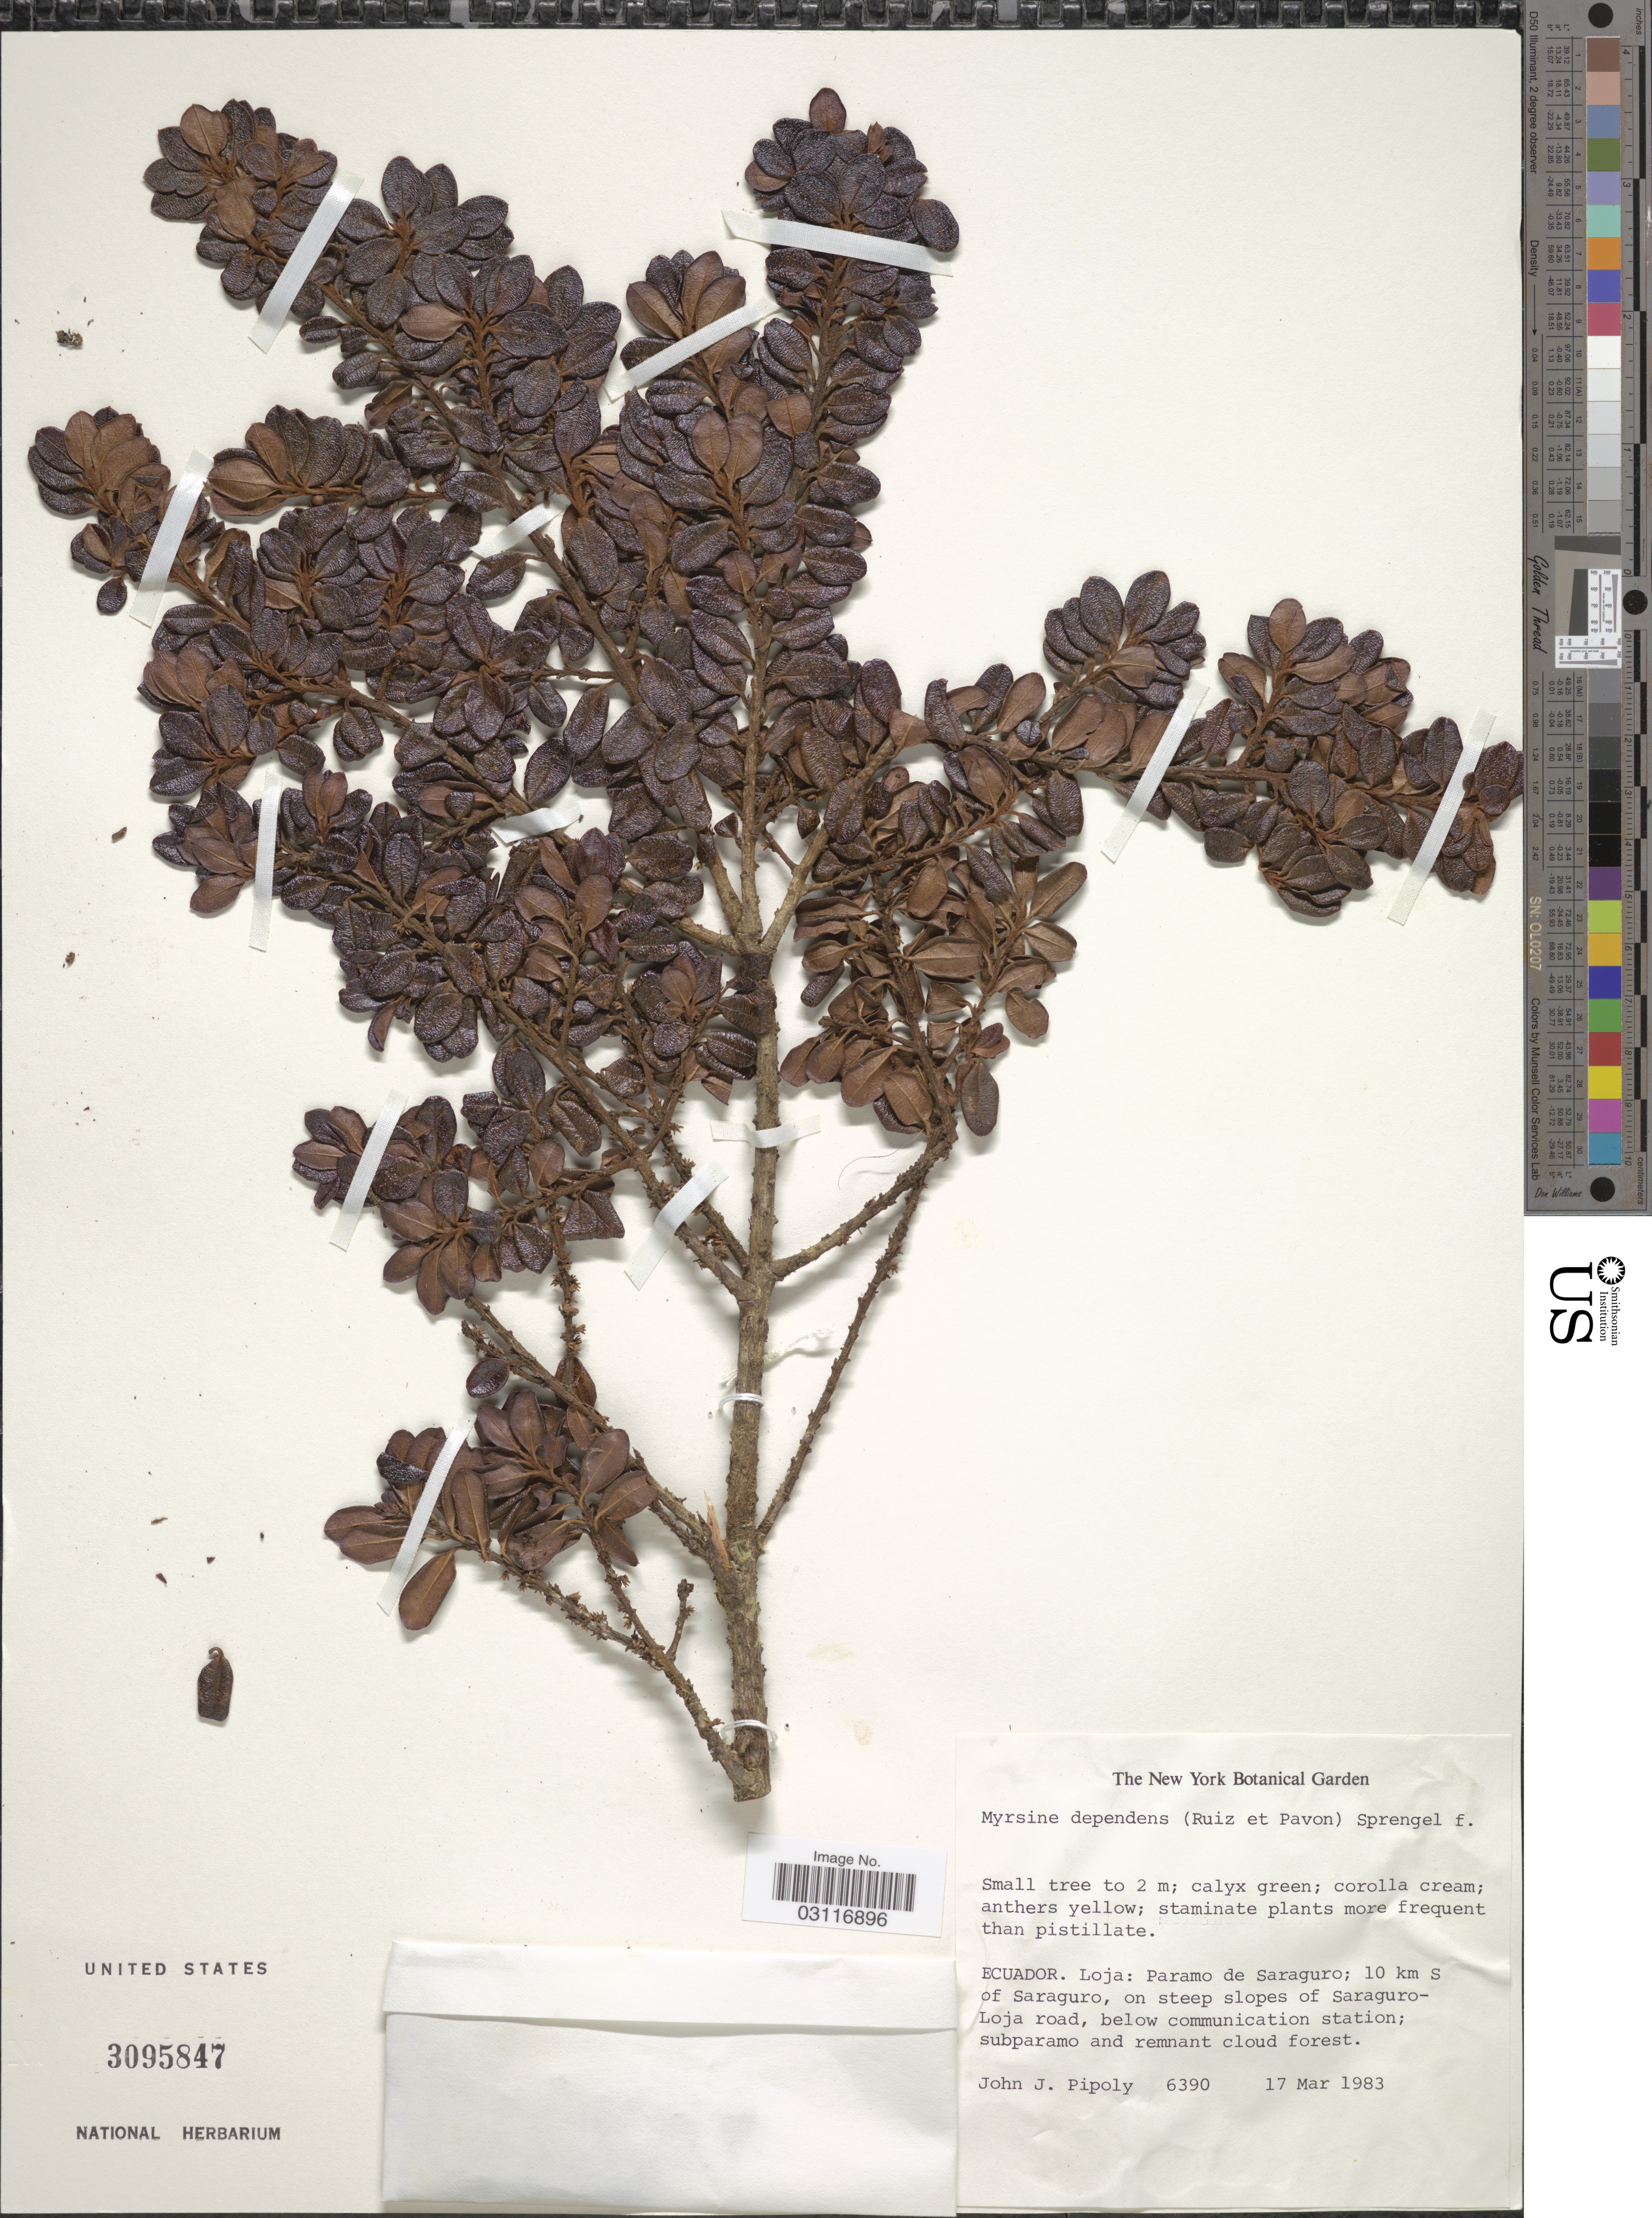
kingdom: Plantae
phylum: Tracheophyta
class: Magnoliopsida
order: Ericales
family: Primulaceae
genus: Myrsine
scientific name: Myrsine dependens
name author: (Ruiz & Pav.) Spreng.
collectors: J. J. Pipoly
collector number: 6390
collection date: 1983-03-17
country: Ecuador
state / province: Loja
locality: Paramo de Saraguro; 10 km S of Saraguro, on steep slopes Saraguro-Loja road, below communication station.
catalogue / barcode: US 3095847